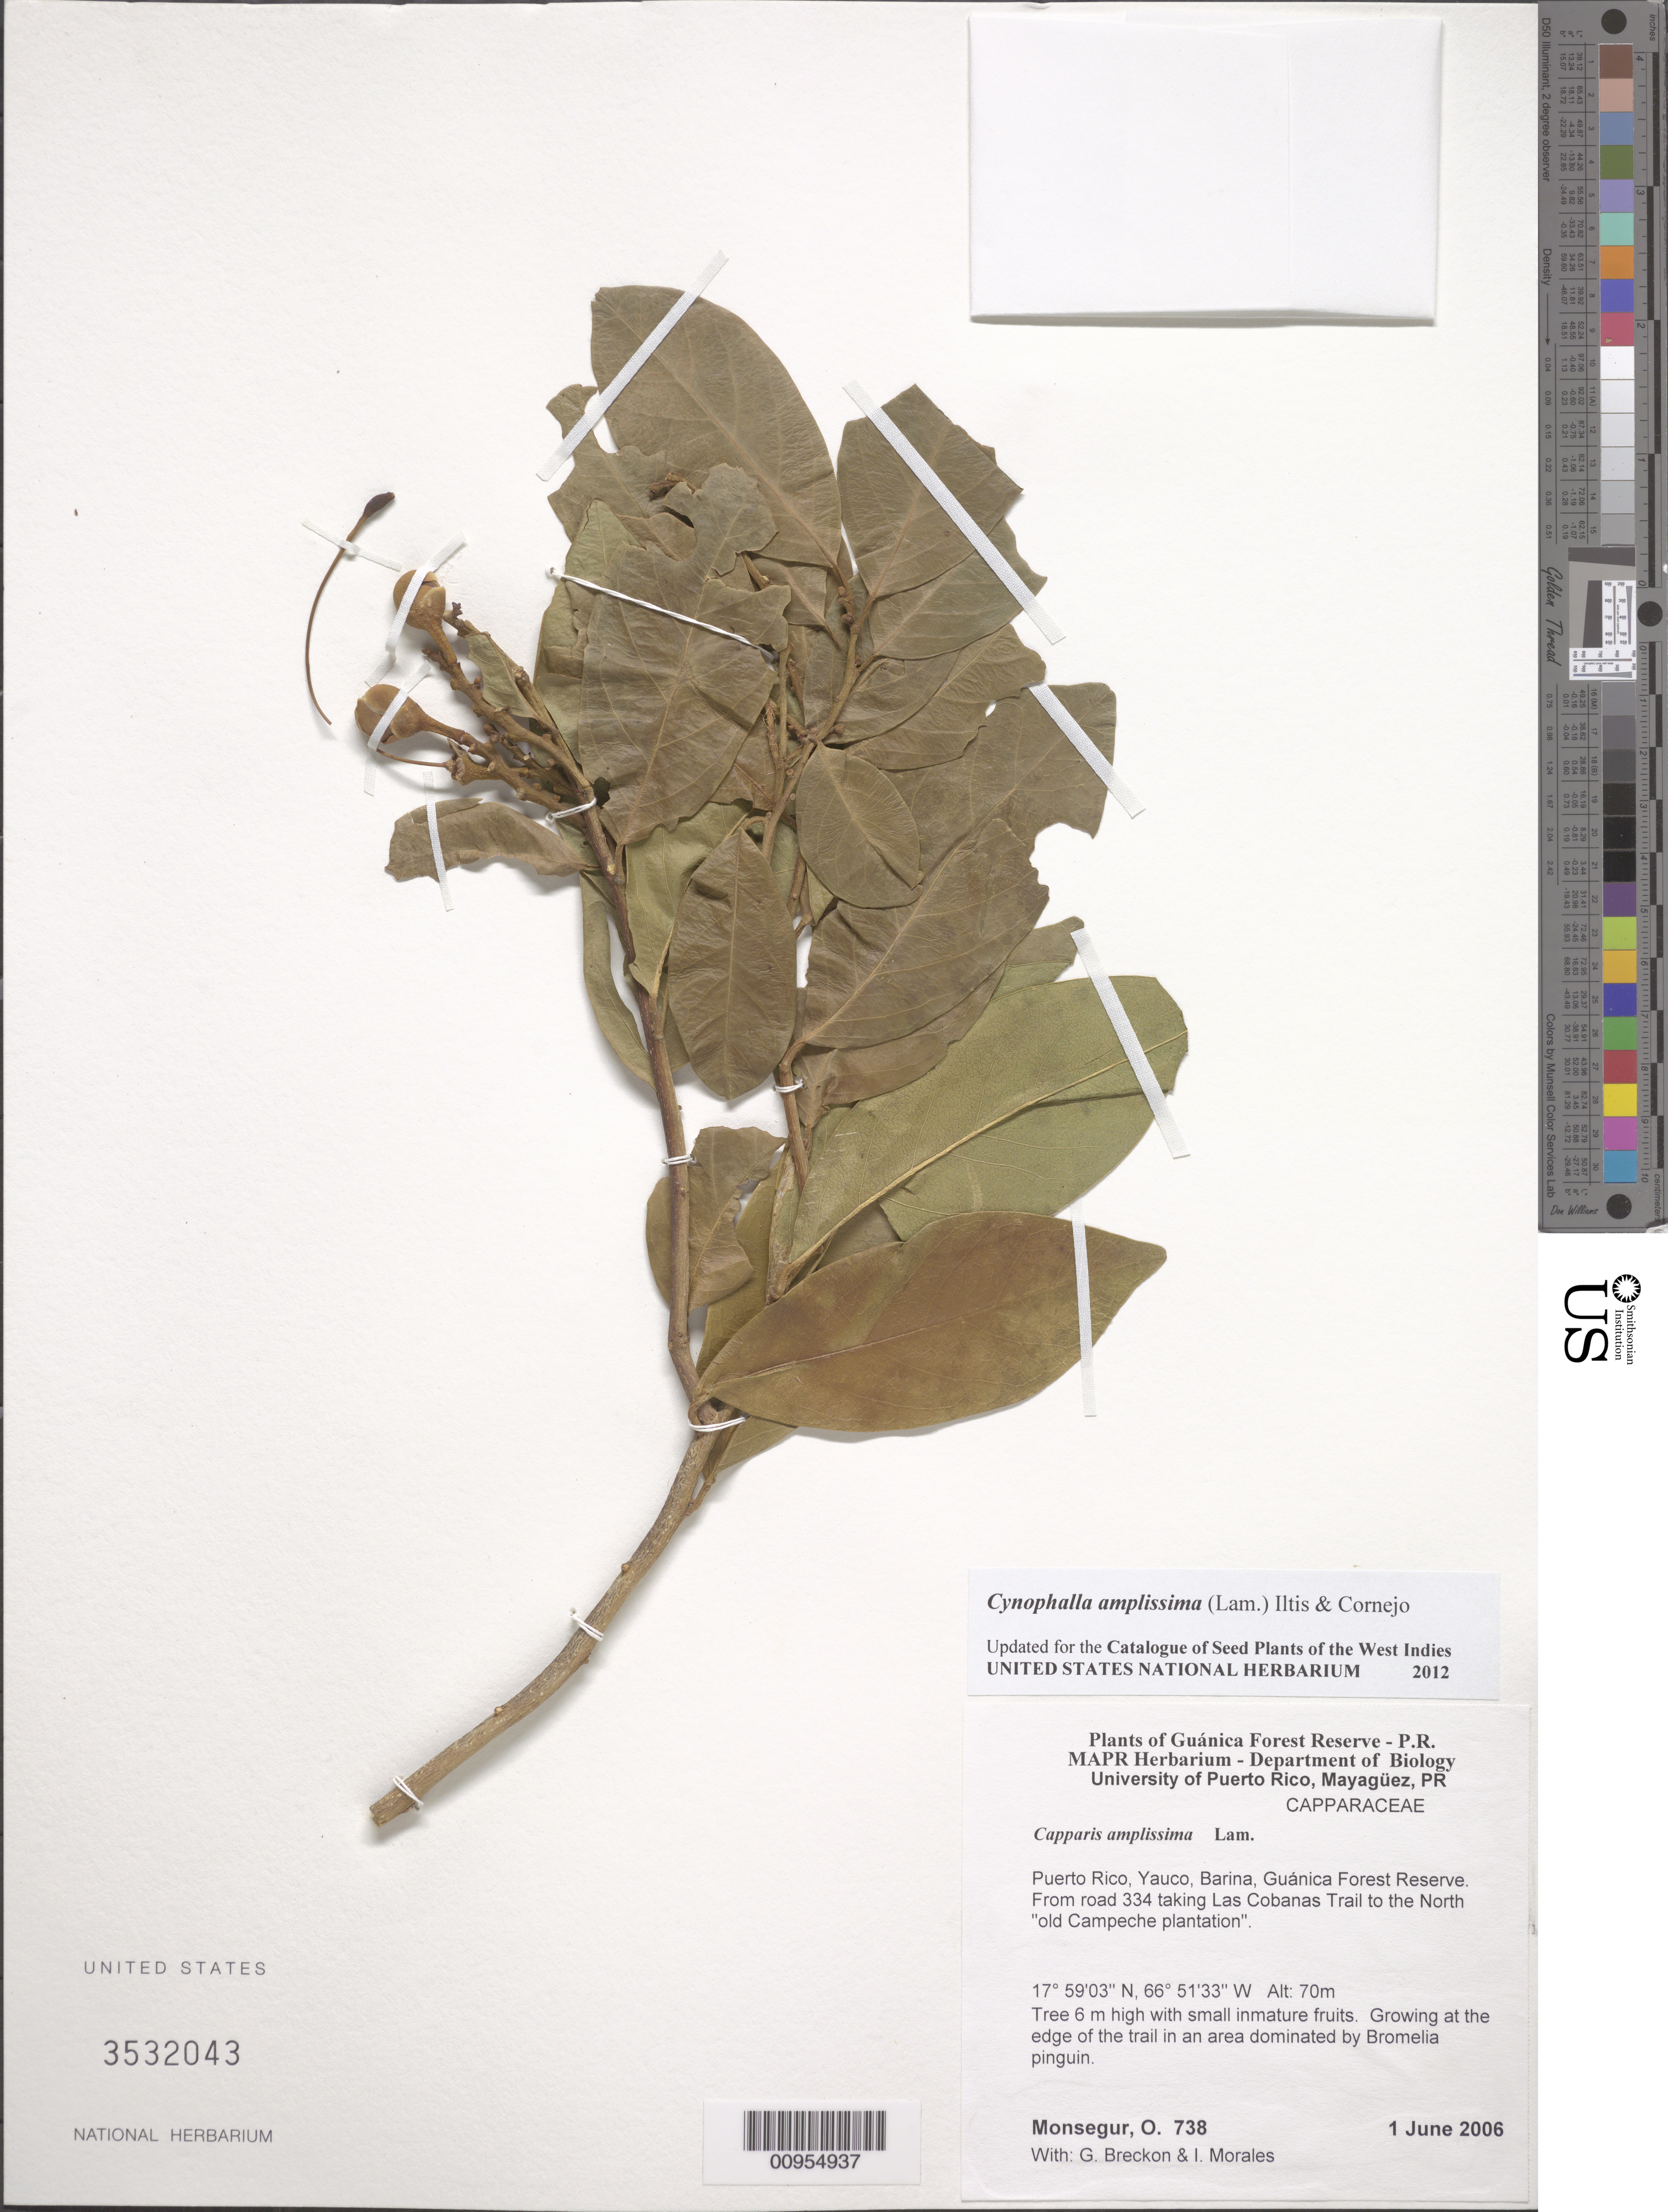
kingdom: Plantae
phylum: Tracheophyta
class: Magnoliopsida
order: Brassicales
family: Capparaceae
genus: Cynophalla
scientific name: Cynophalla amplissima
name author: (Lam.) Iltis & Cornejo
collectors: O. Monsegur, G. J. Breckon & I. Morales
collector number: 738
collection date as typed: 01 Jun 2006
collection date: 2006-06-01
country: Puerto Rico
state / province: Yauco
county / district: Barina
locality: Guánica Forest Reserve. From road 334 taking Las Cobanas Trail to the North "old Campeche plantation".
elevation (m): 70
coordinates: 17.59027, 66.51332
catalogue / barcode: US 3532043